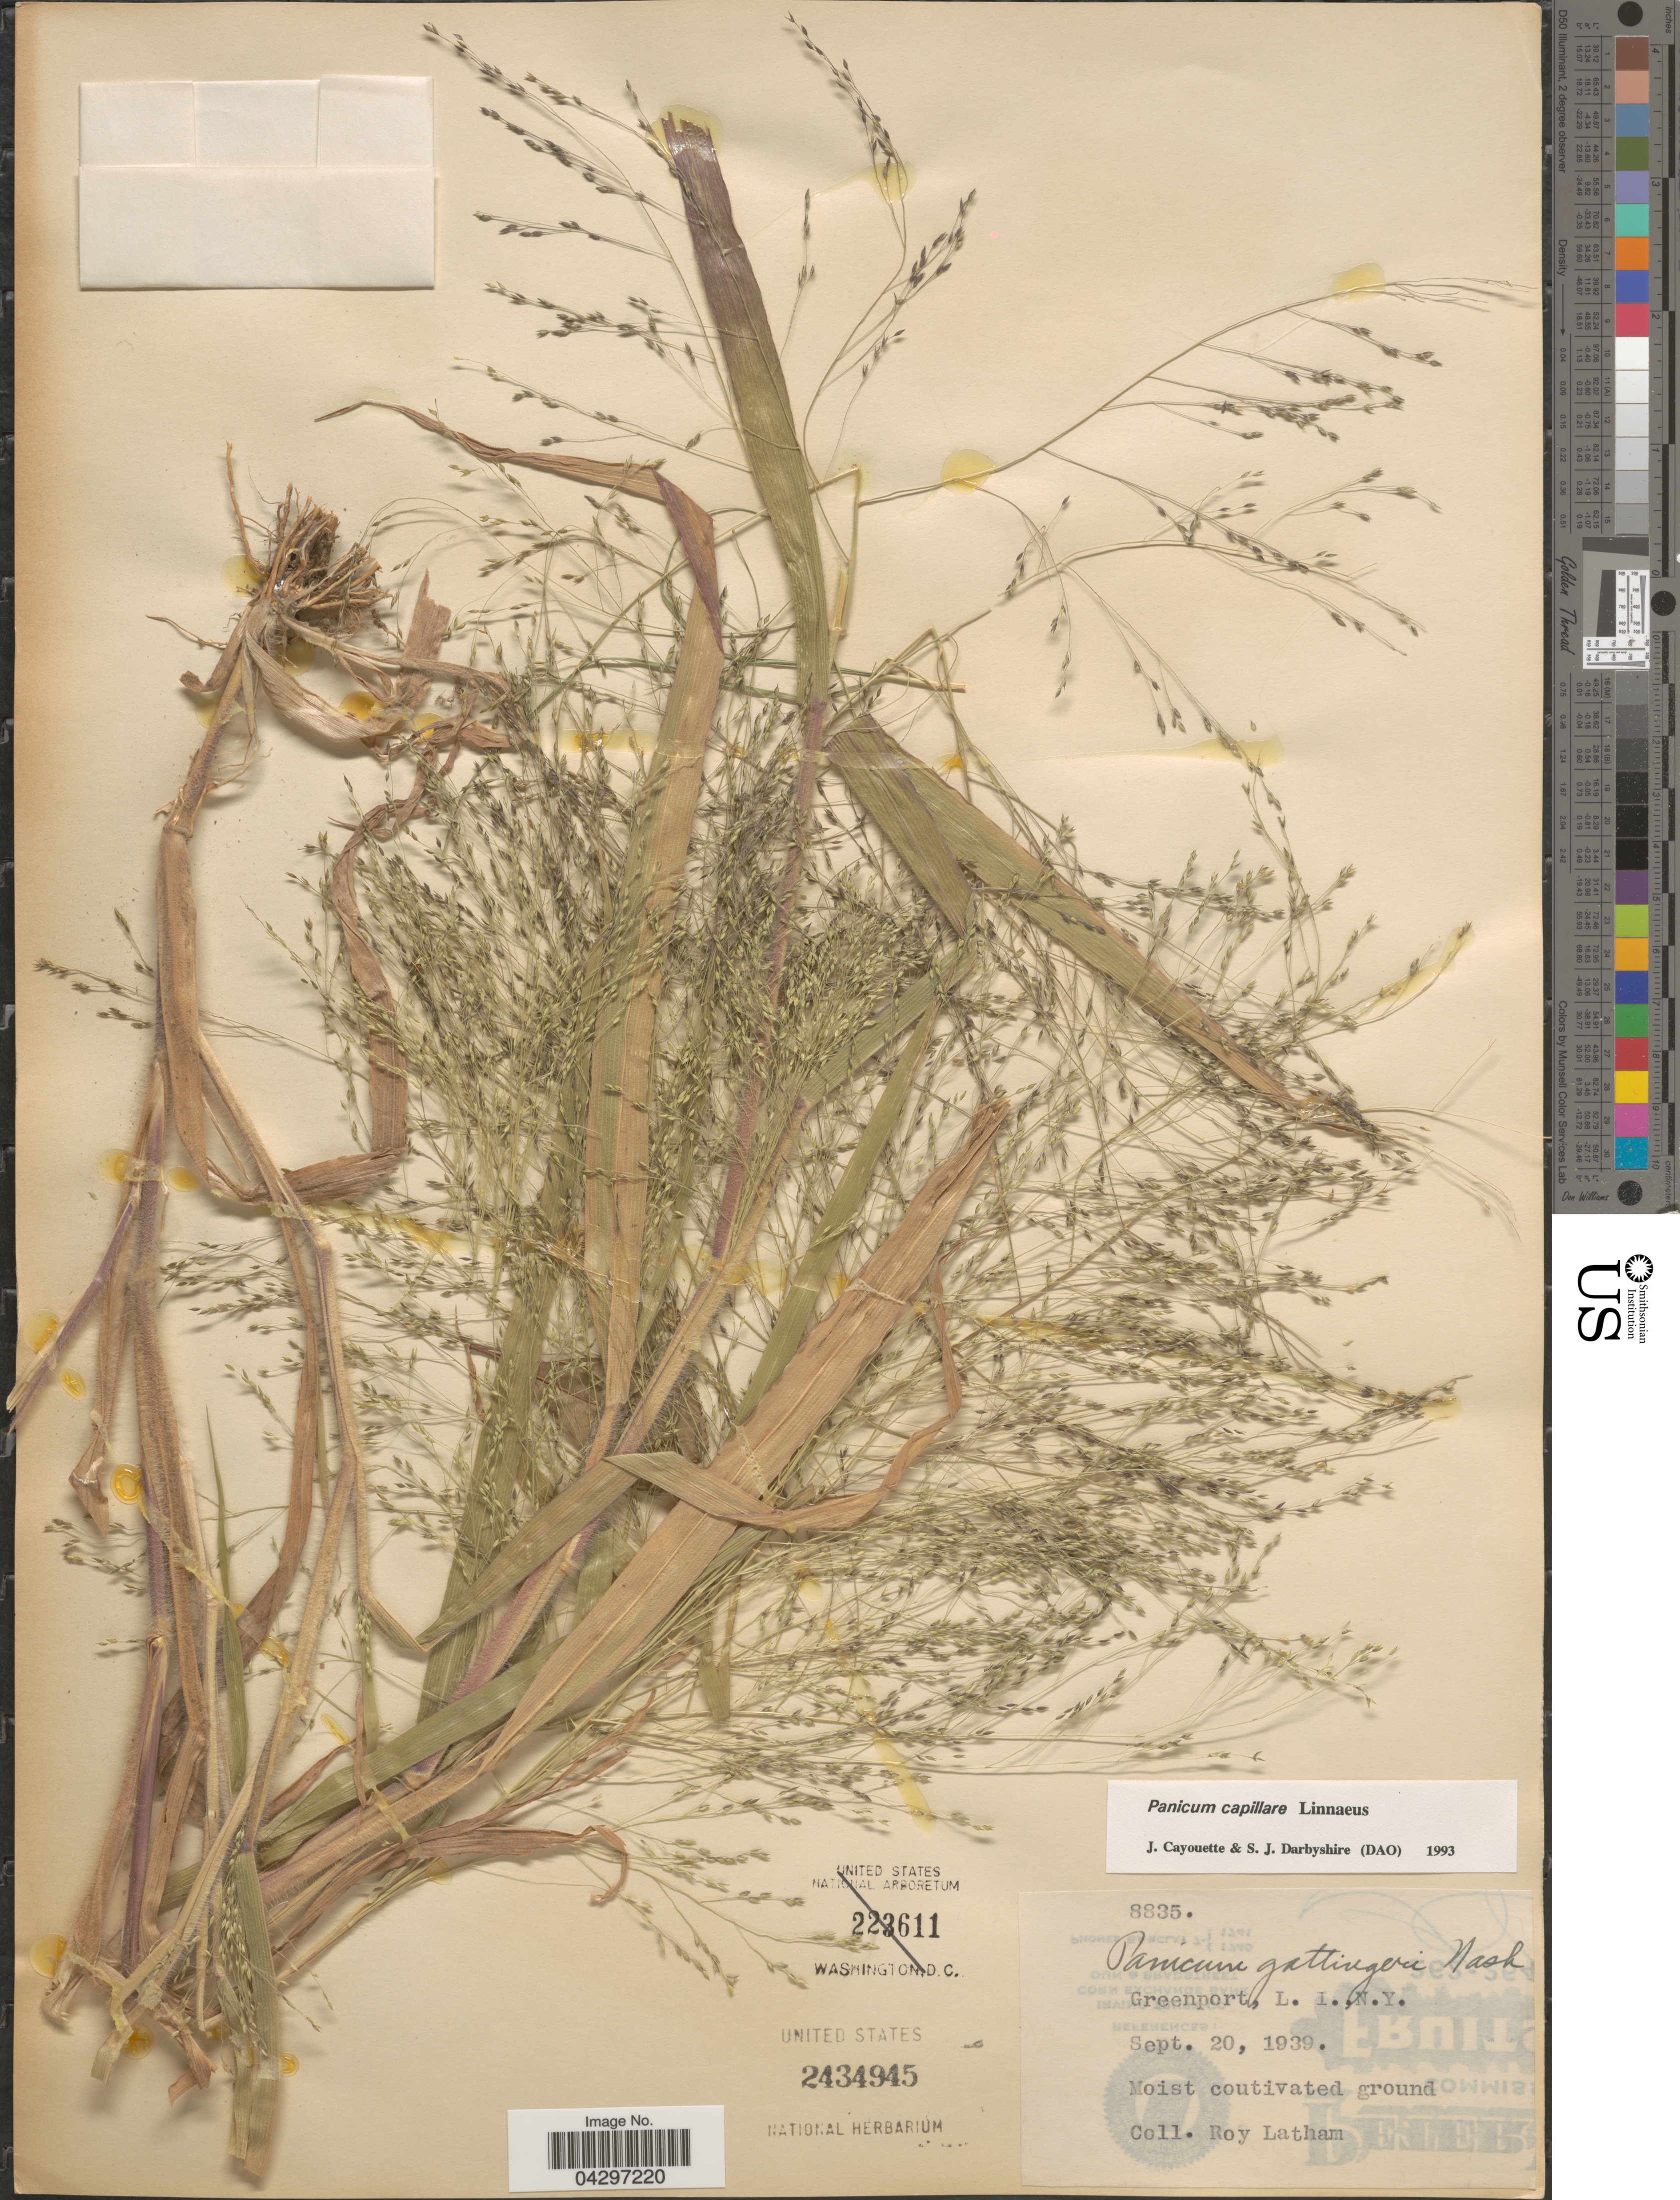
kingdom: Plantae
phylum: Tracheophyta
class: Liliopsida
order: Poales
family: Poaceae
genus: Panicum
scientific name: Panicum capillare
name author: L.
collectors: R. Latham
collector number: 8835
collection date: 1939-09-20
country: United States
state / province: New York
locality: Greenport, L. I.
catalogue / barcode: US 2434945